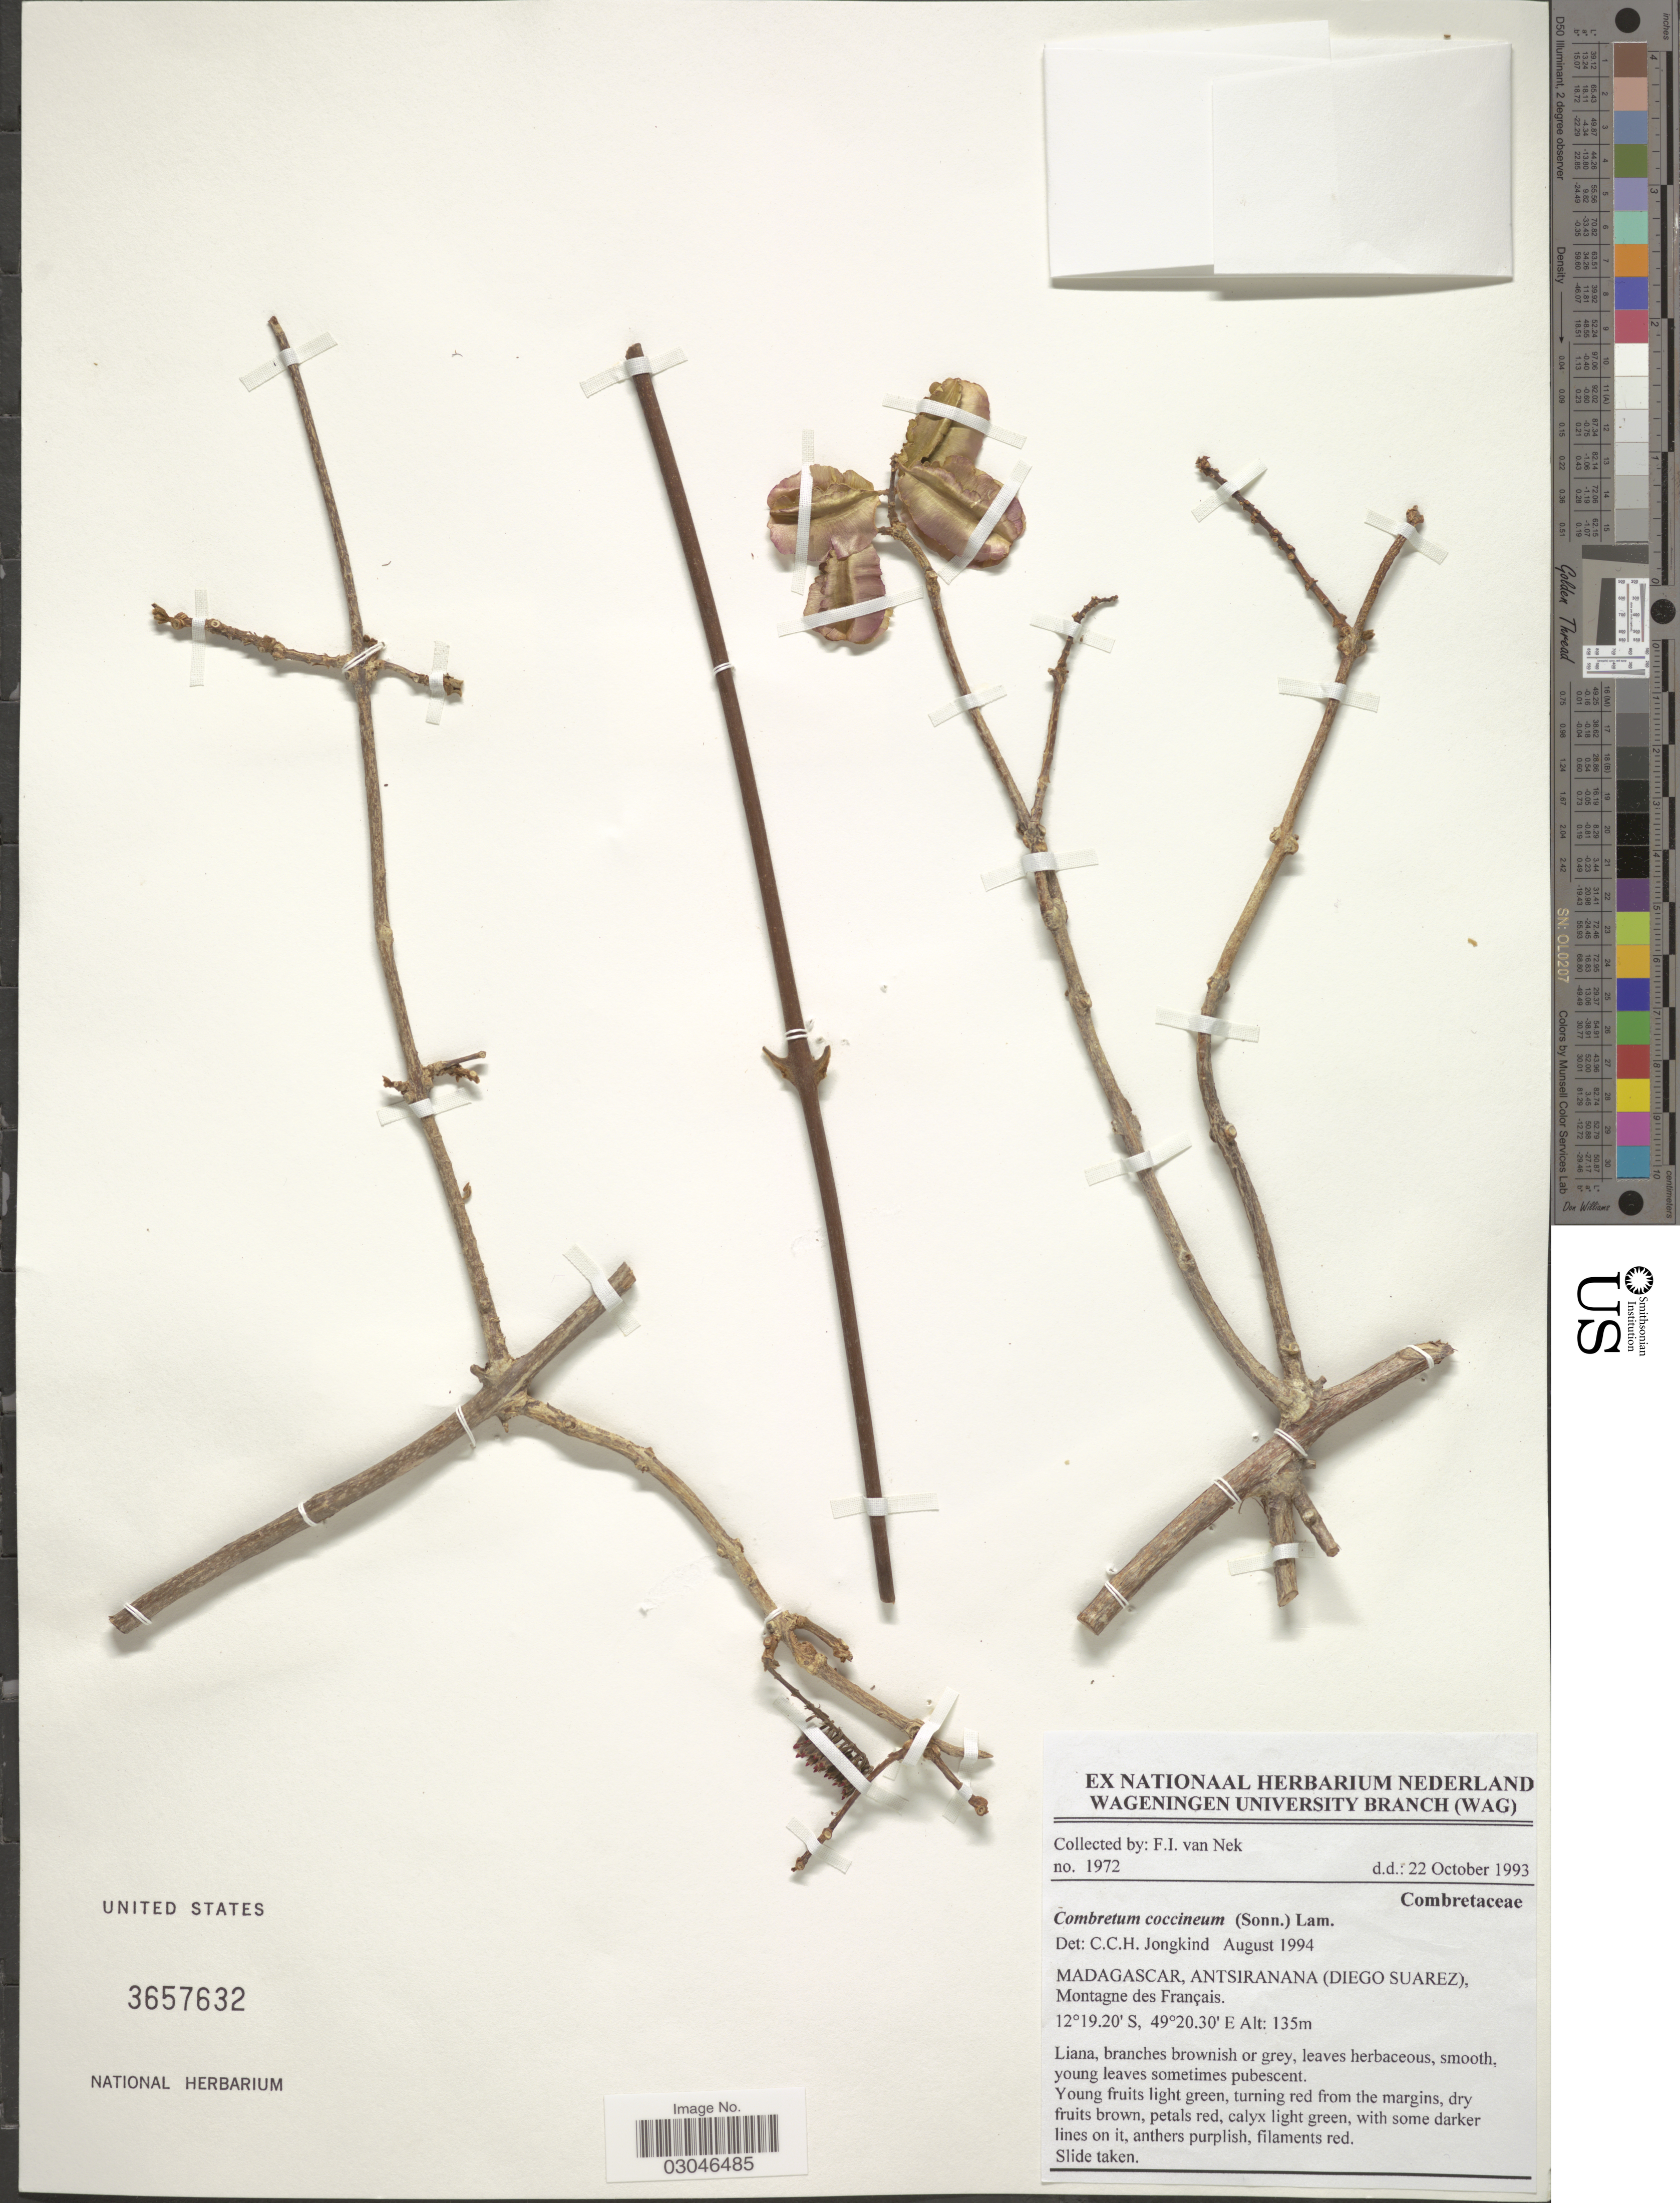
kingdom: Plantae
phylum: Tracheophyta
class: Magnoliopsida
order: Myrtales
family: Combretaceae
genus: Combretum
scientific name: Combretum coccineum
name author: Lam.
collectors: F. van Nek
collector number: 1972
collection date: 1993-10-22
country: Madagascar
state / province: Diana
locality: (Diego Suarez), Montagne des Français.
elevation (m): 135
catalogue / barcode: US 3657632